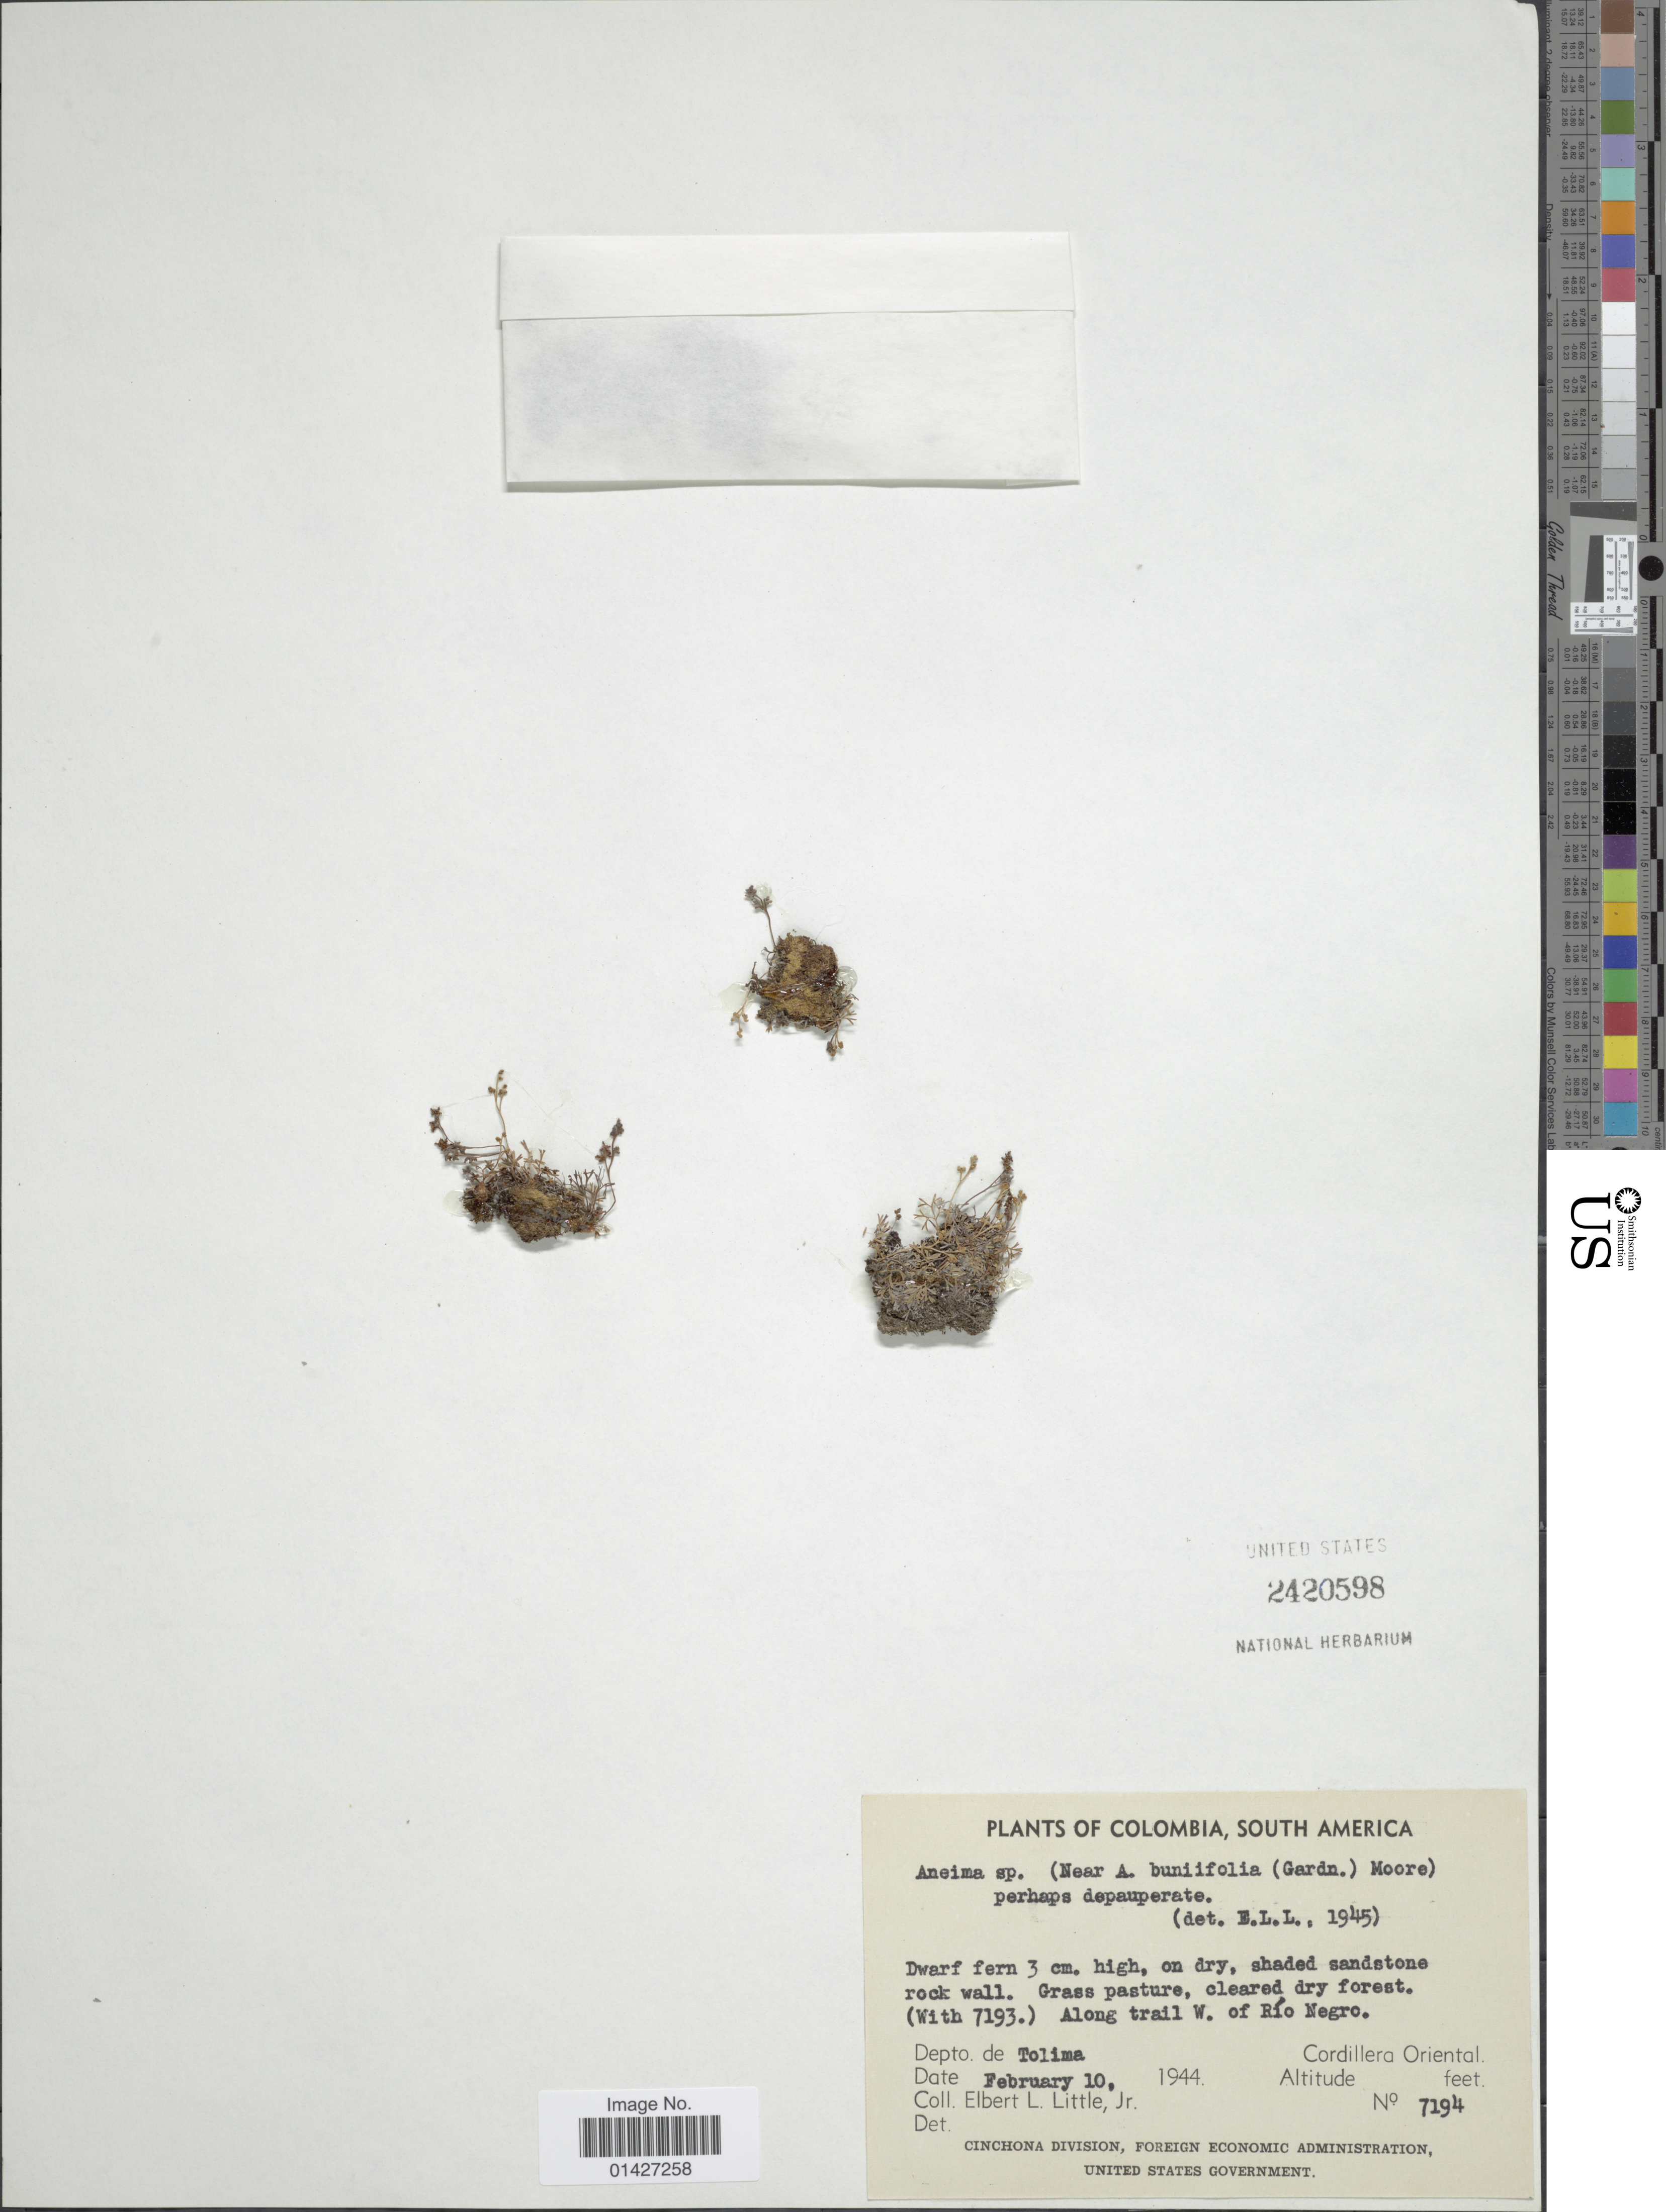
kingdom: Plantae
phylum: Tracheophyta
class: Polypodiopsida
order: Schizaeales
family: Anemiaceae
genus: Anemia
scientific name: Anemia buniifolia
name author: (T. Moore) Gardner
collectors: E. L. Little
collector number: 1944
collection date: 1944-02-10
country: Colombia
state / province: Tolima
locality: On dry shaded sandstone rock wall. Grass pasture, cleared dry forest. (With 7193). Along trail W. of Río Negro. Depto. de Tolima. Cordillera Oriental.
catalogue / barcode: US 2420598